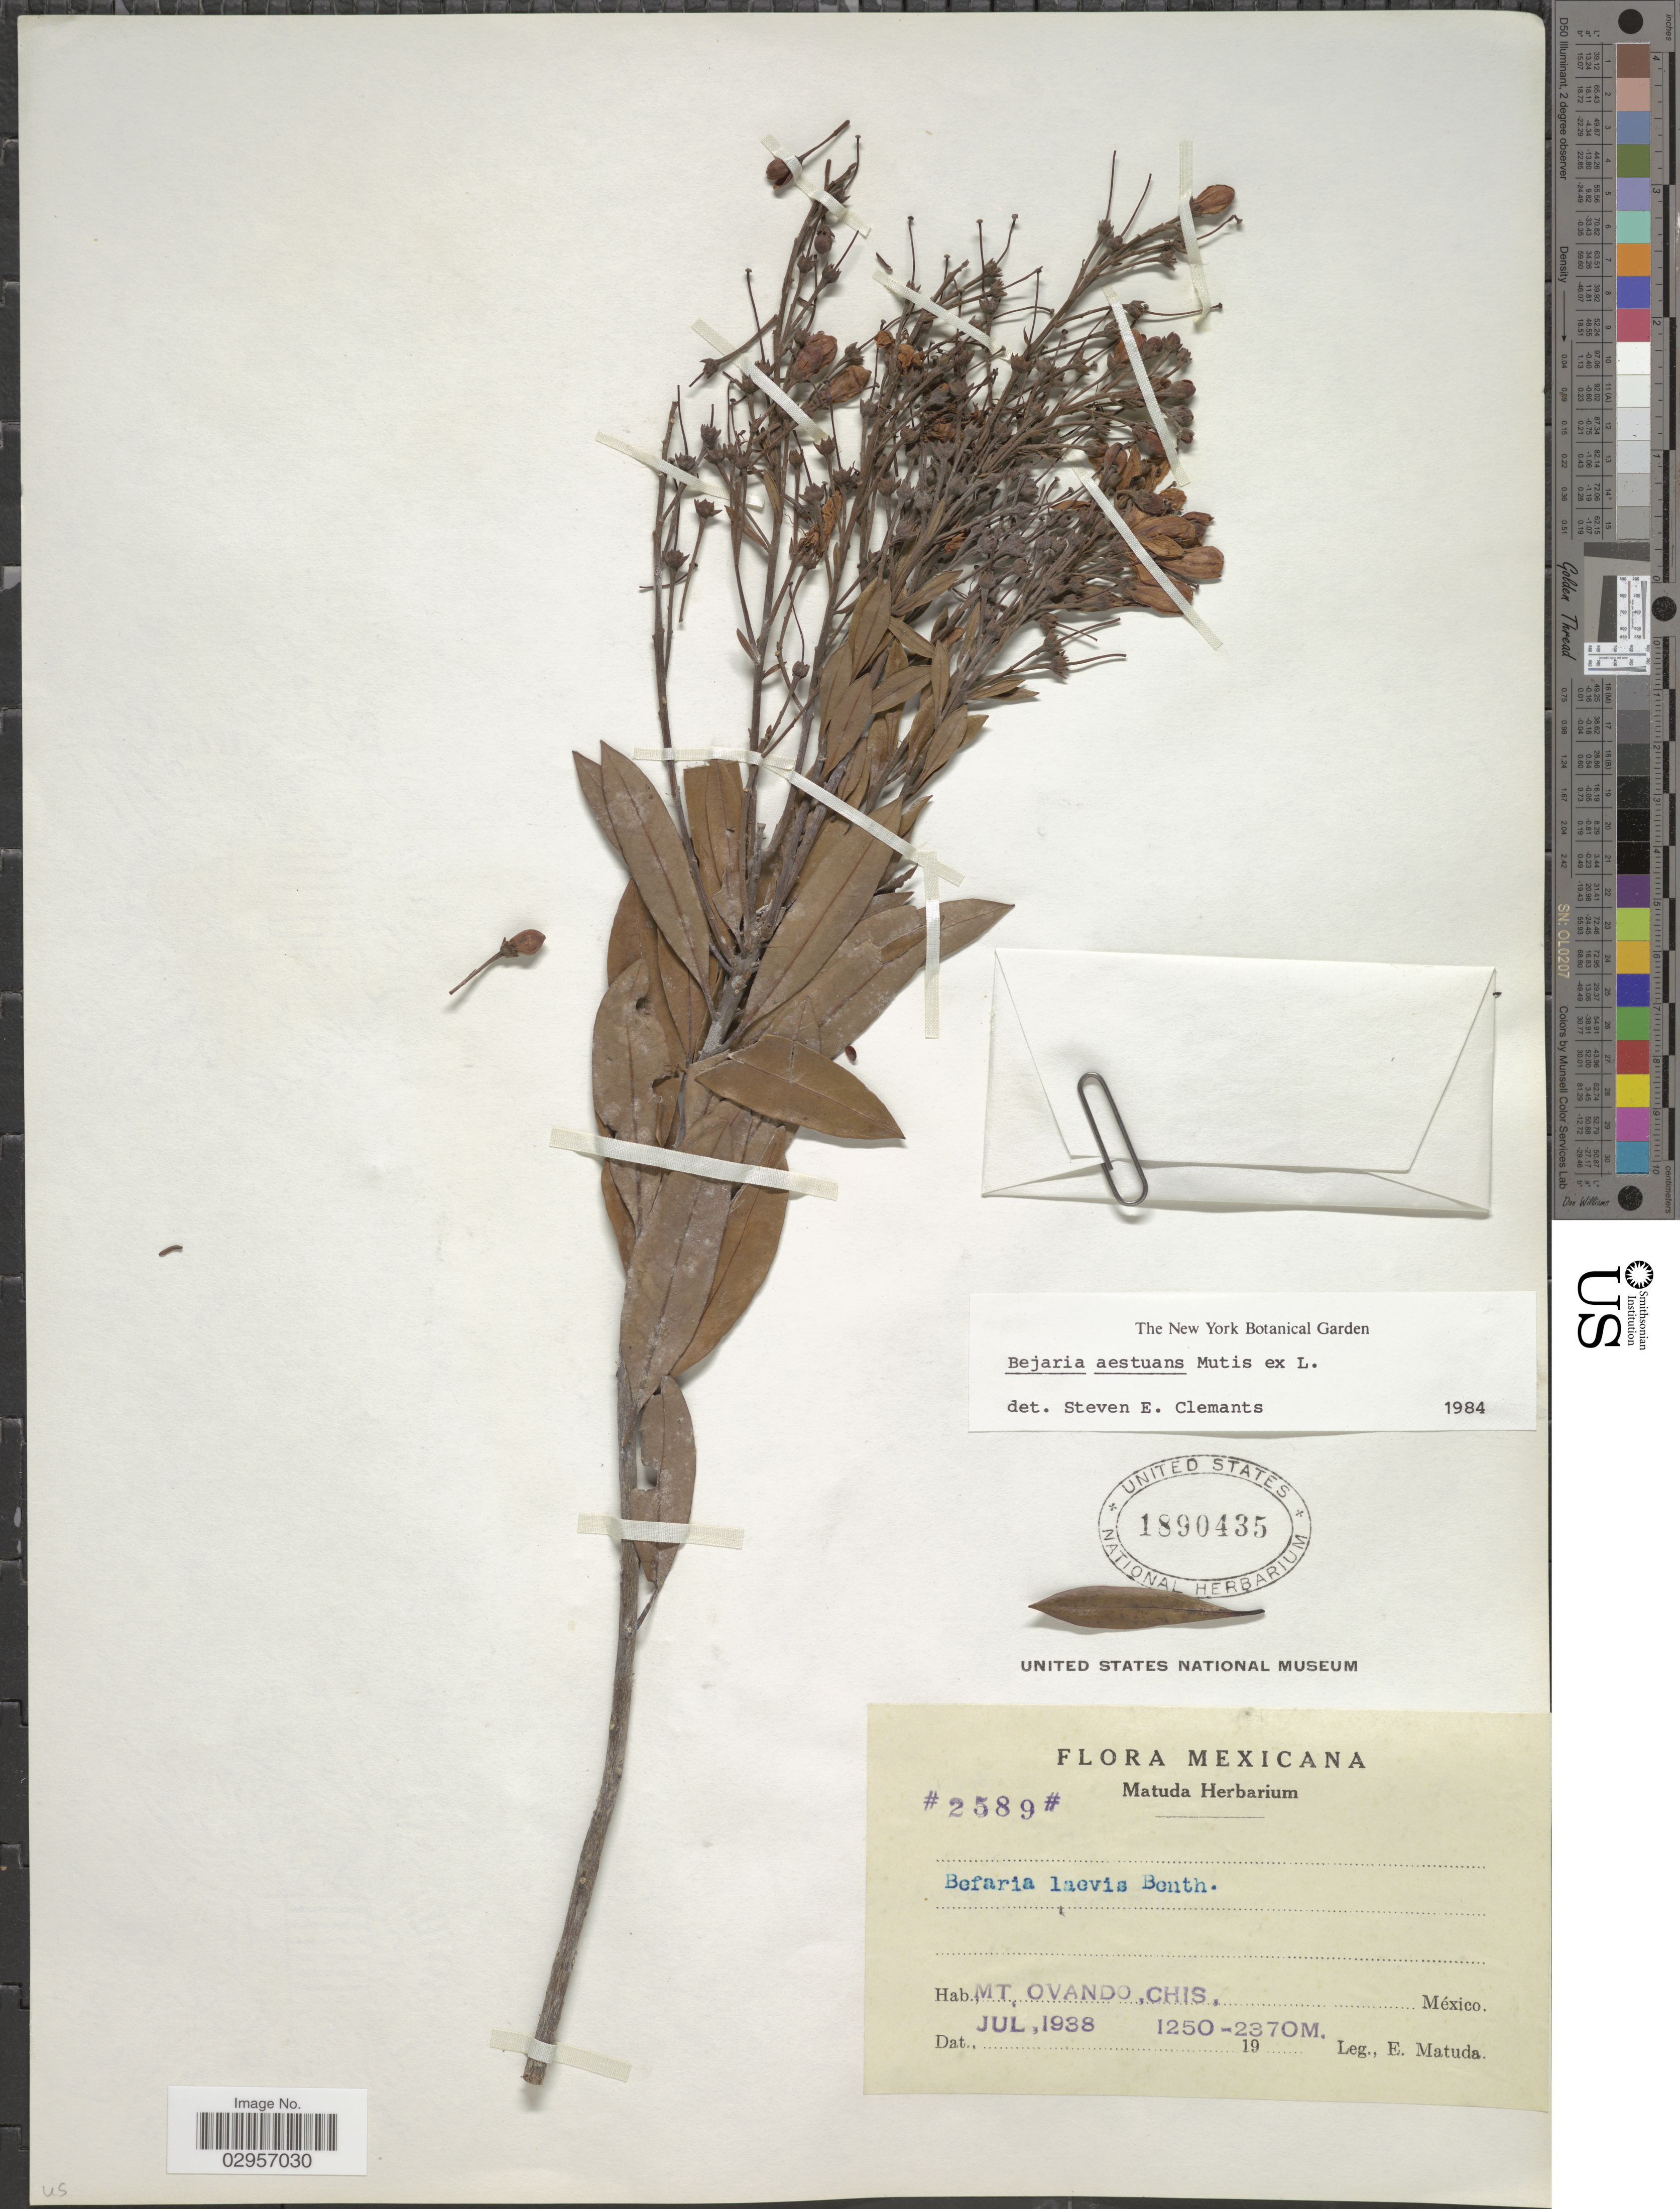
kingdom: Plantae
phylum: Tracheophyta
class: Magnoliopsida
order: Ericales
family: Ericaceae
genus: Befaria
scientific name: Befaria aestuans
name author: Mutis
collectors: E. Matuda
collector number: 2589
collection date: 1938-07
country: Mexico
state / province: Chiapas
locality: Mt. Ovando, Chis., México.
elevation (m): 1250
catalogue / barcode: US 1890435